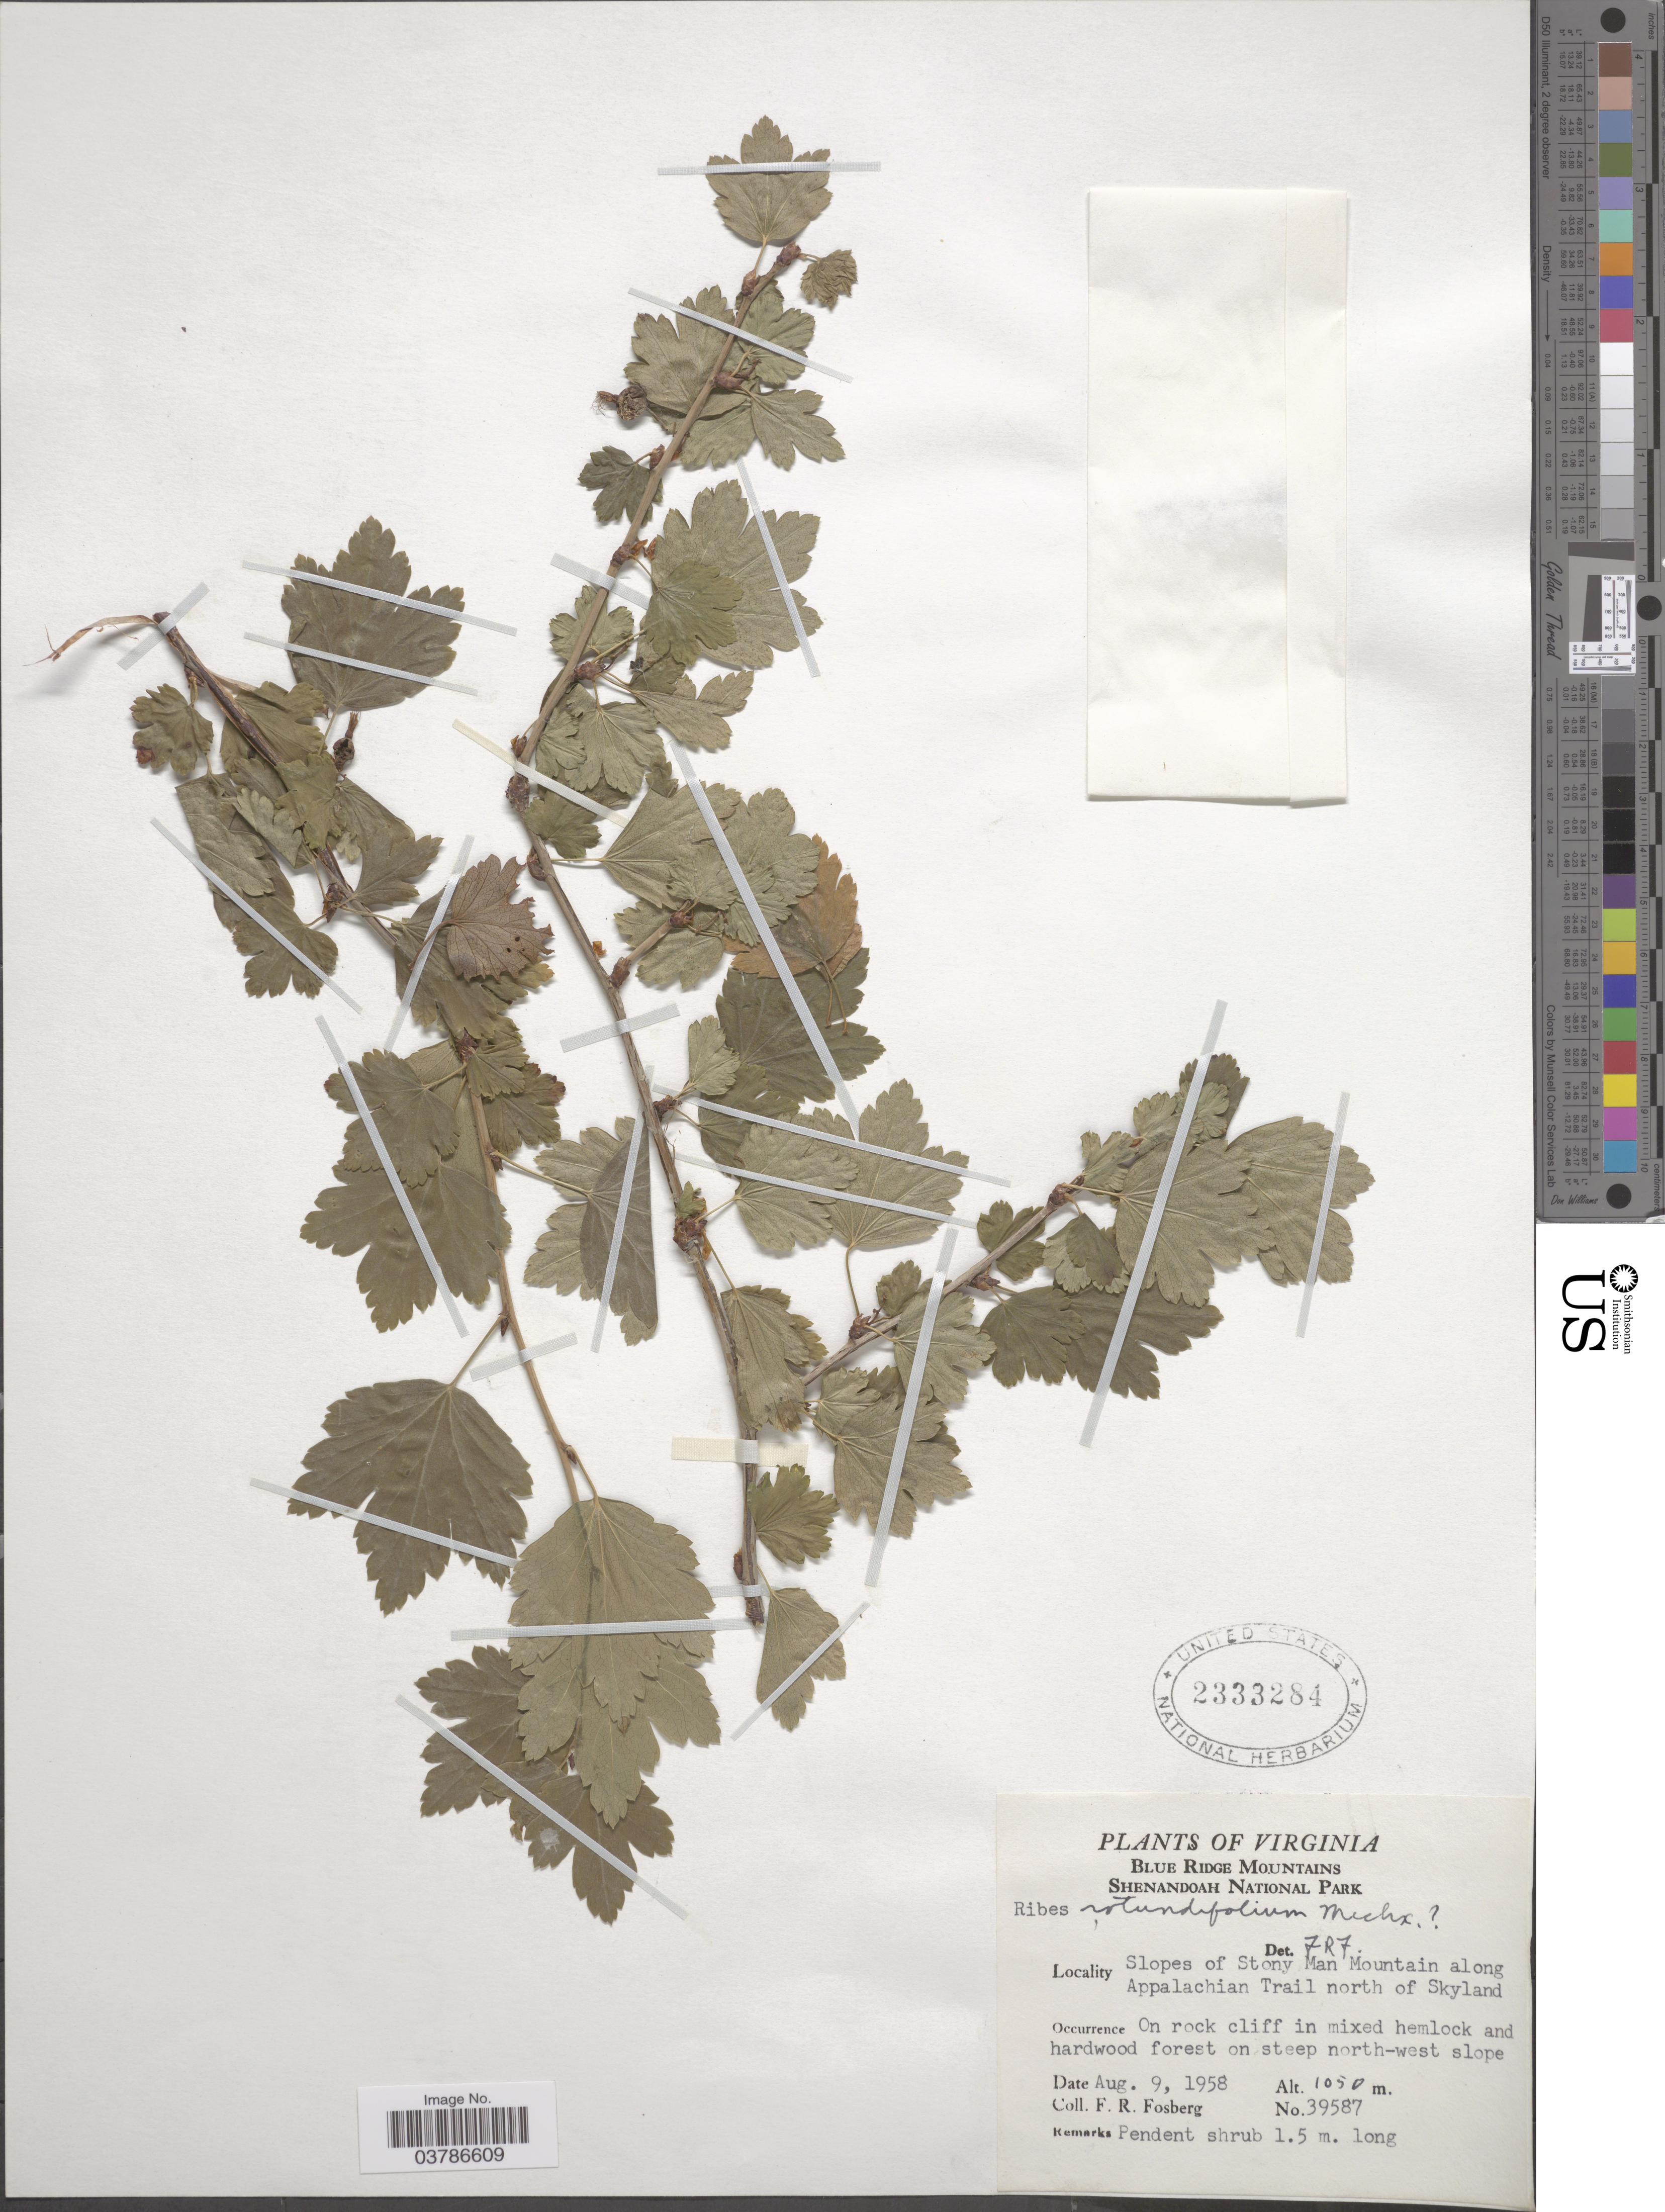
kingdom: Plantae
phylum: Tracheophyta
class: Magnoliopsida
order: Saxifragales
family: Grossulariaceae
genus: Ribes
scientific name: Ribes rotundifolium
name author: Michx.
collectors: F. R. Fosberg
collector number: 39587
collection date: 1958-08-09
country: United States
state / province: Virginia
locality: Blue Ridge Mountains. Shenandoah National Park. Slopes of Stony Man Mountain along Appalachian Trail north of Skyland. On steep north-west slope.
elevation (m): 1050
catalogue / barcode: US 2333284